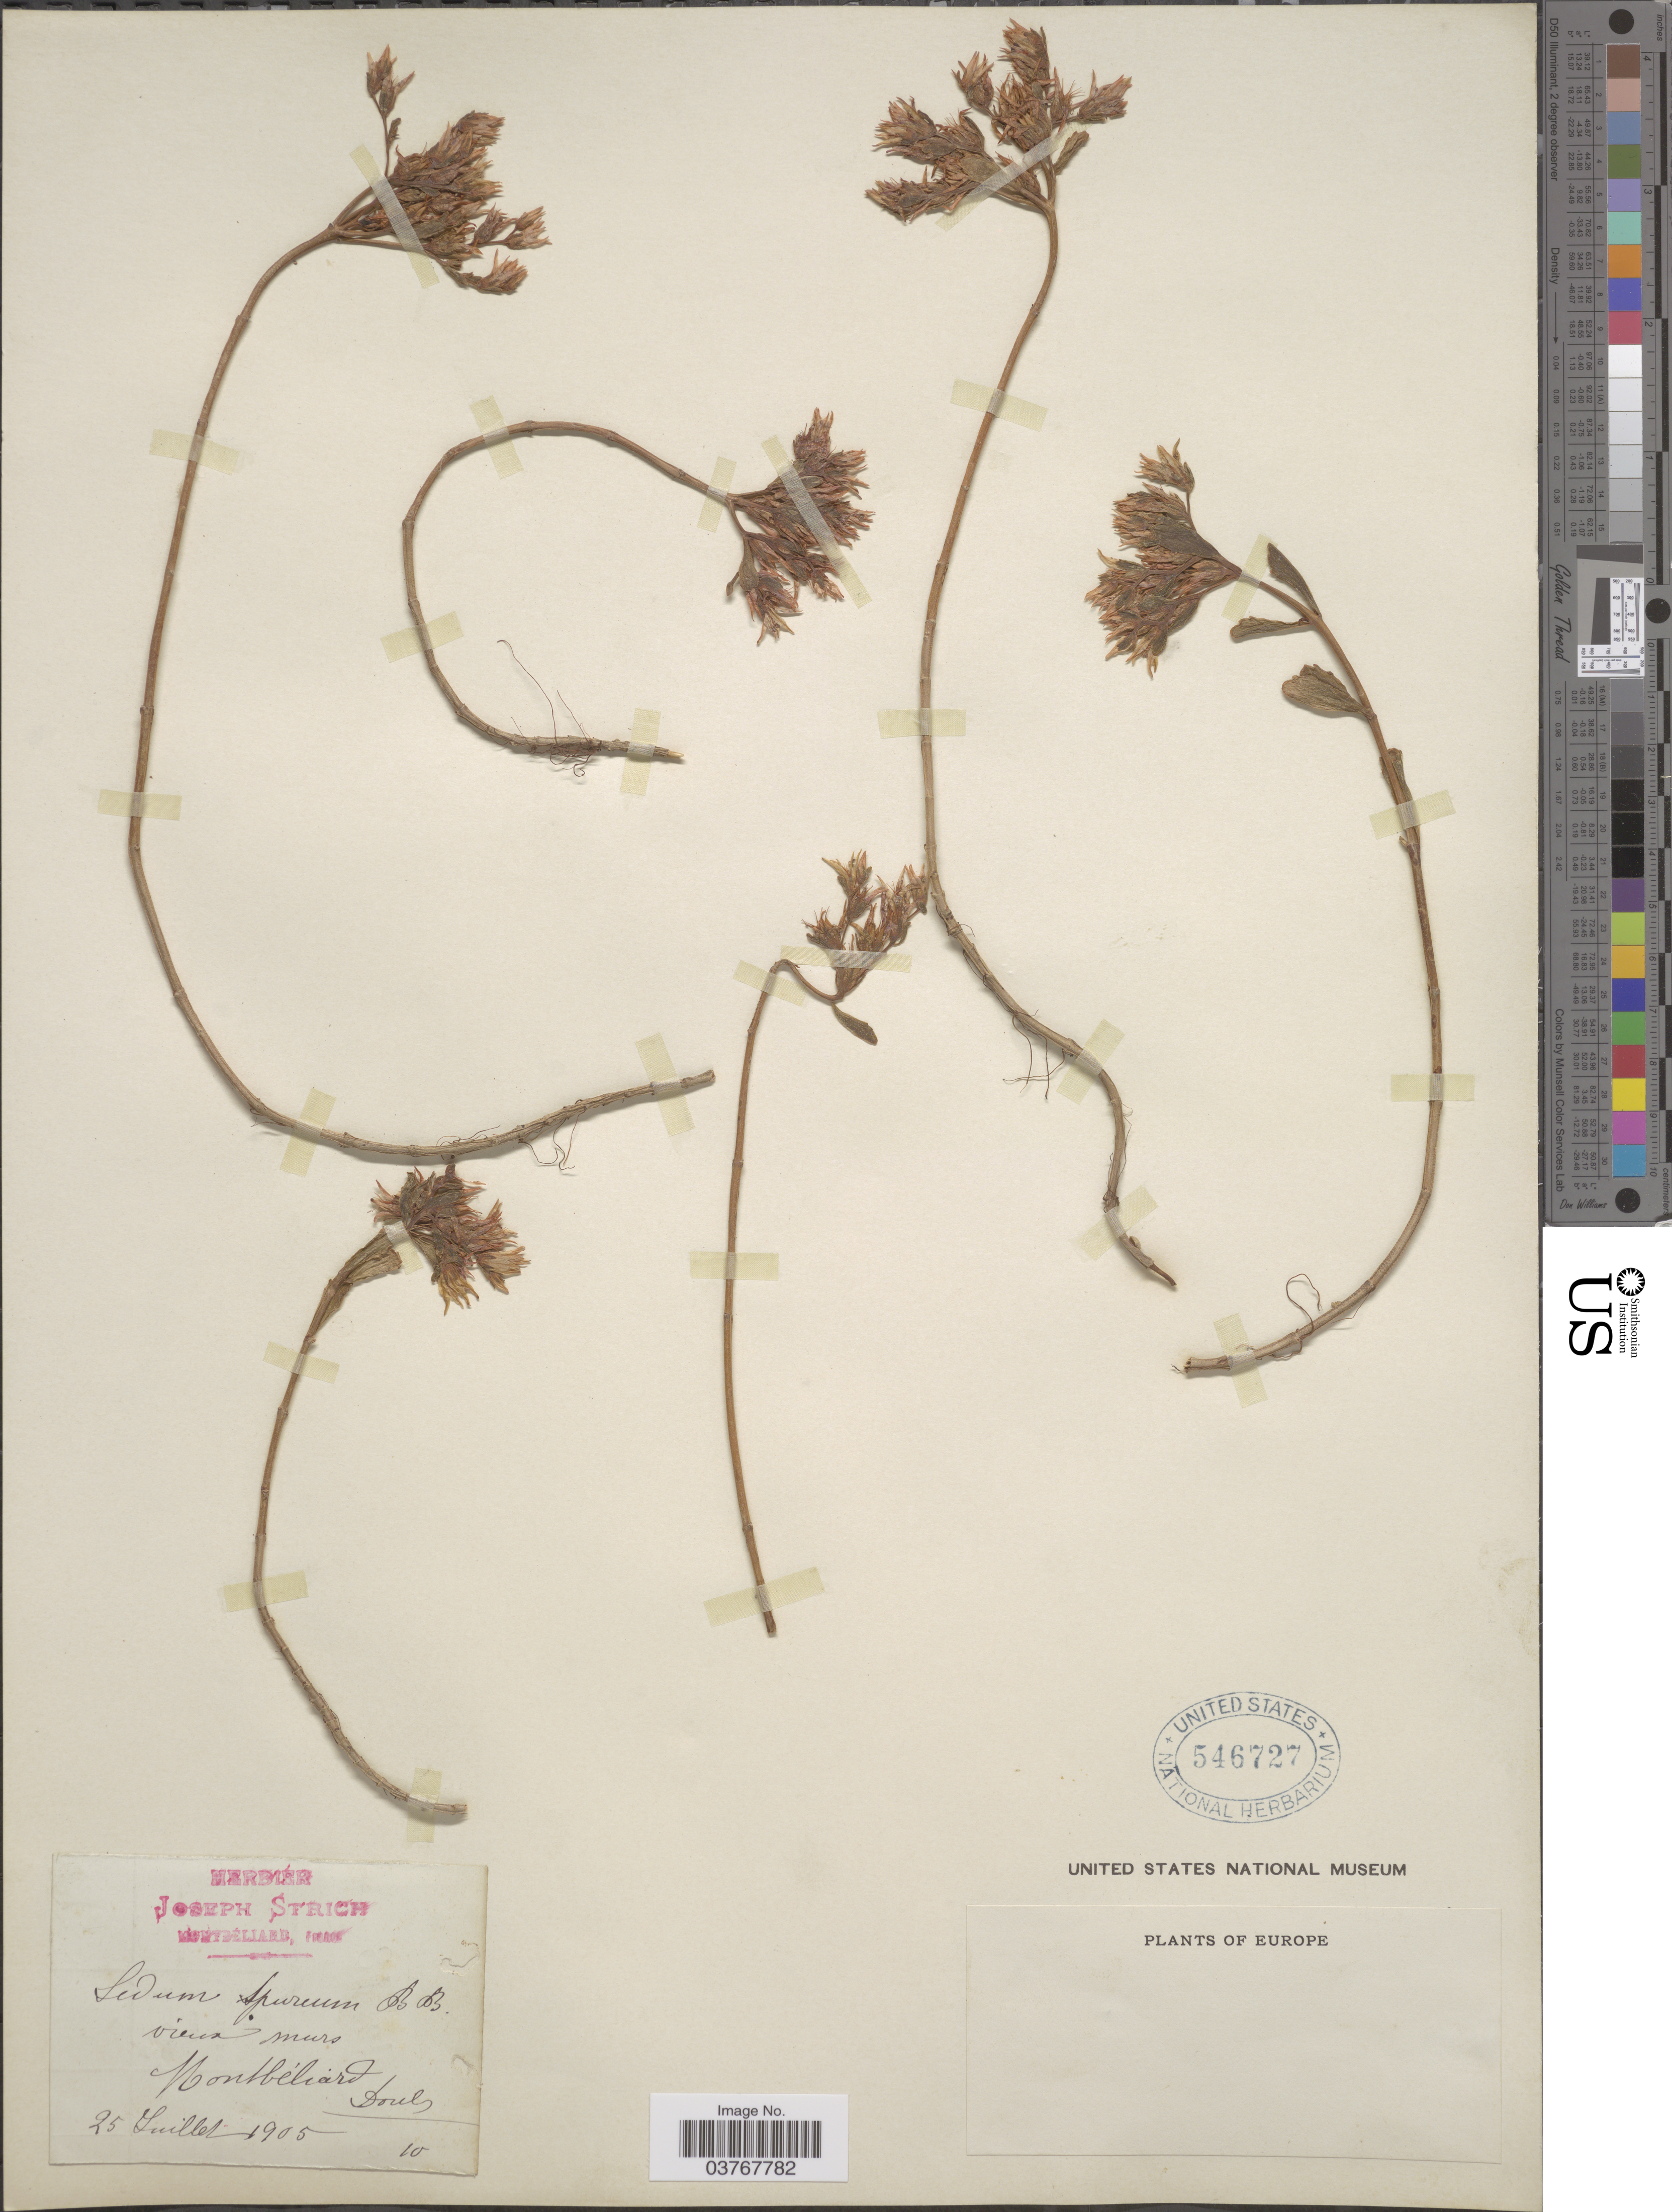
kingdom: Plantae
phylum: Tracheophyta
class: Magnoliopsida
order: Saxifragales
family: Crassulaceae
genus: Phedimus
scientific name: Phedimus spurius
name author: (M. Bieb.) 't Hart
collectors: J. Strich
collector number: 10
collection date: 1905-07-25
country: France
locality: Montbéliard, Douls.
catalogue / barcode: US 546727